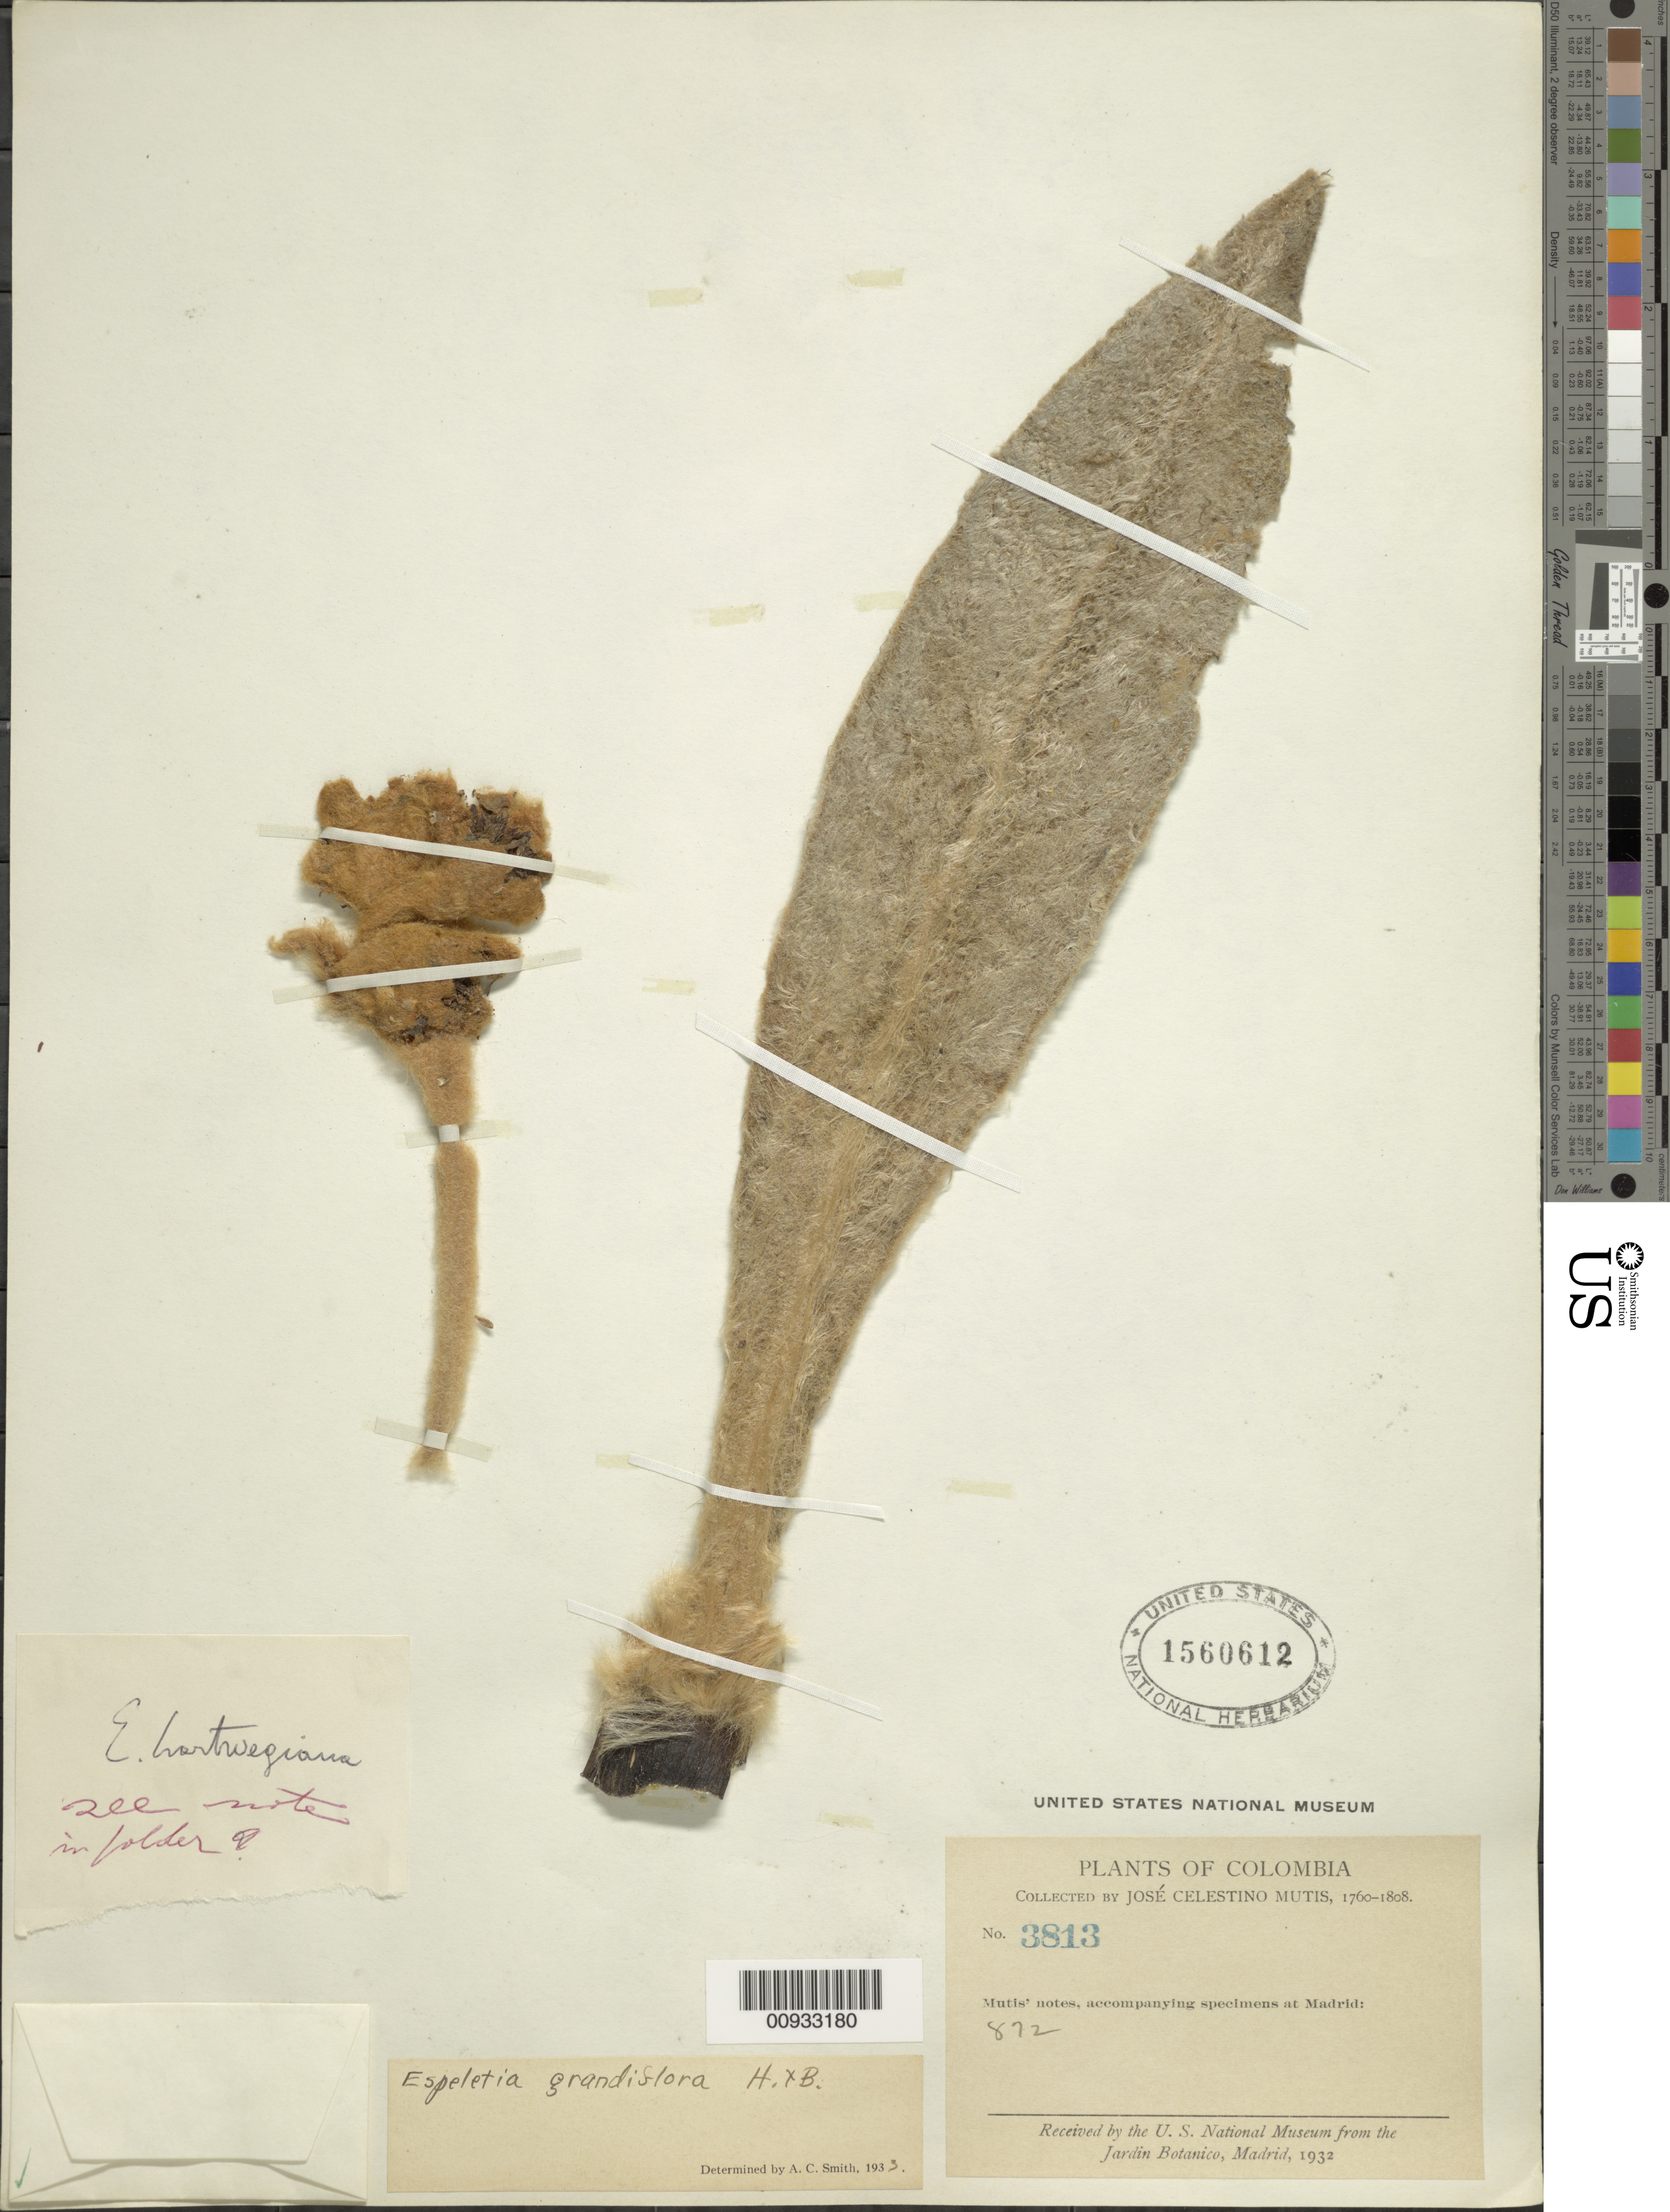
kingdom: Plantae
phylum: Tracheophyta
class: Magnoliopsida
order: Asterales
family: Asteraceae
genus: Espeletia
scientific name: Espeletia hartwegiana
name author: Sch. Bip. ex Cuatrec.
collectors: J. C. B. Mutis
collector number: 3813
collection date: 1760-01-01/1808-12-31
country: Colombia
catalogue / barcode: US 1560612